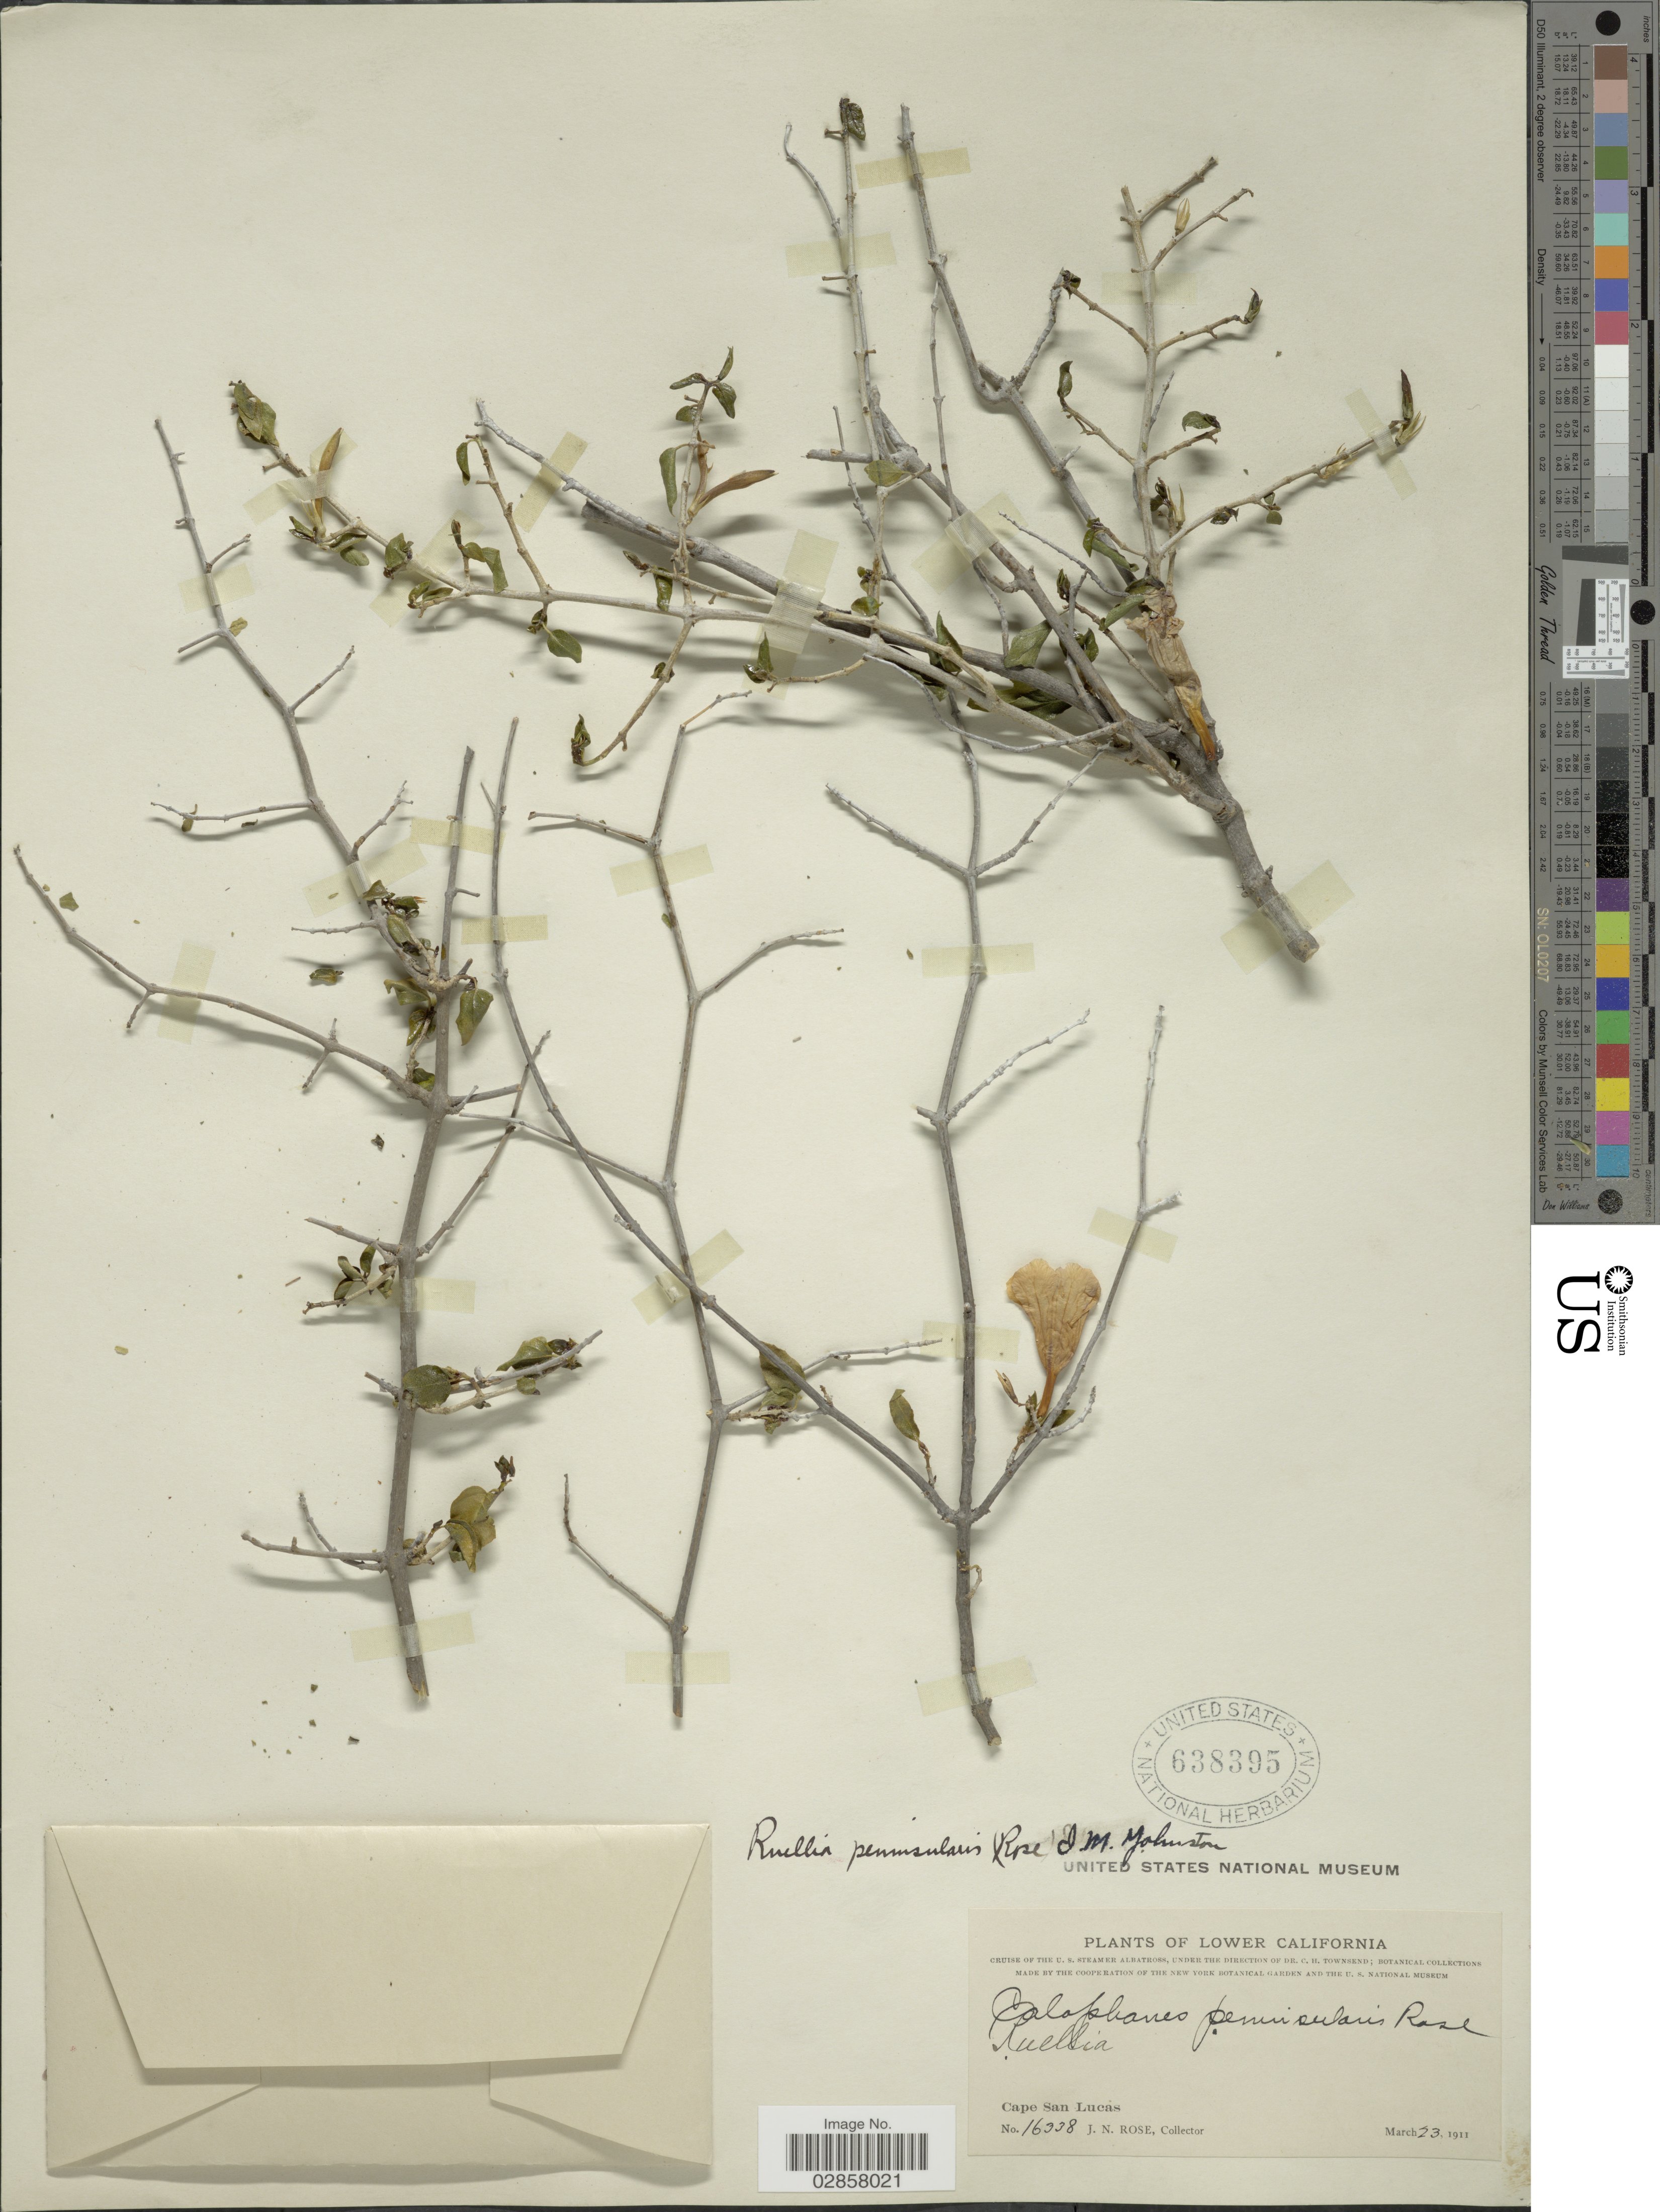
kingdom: Plantae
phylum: Tracheophyta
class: Magnoliopsida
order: Lamiales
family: Acanthaceae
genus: Ruellia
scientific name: Ruellia peninsularis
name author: I.M. Johnst.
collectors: J. N. Rose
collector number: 16338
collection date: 1911-03-23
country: Mexico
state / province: Baja California Sur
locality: Lower California. Cape San Lucas.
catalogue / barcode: US 638395